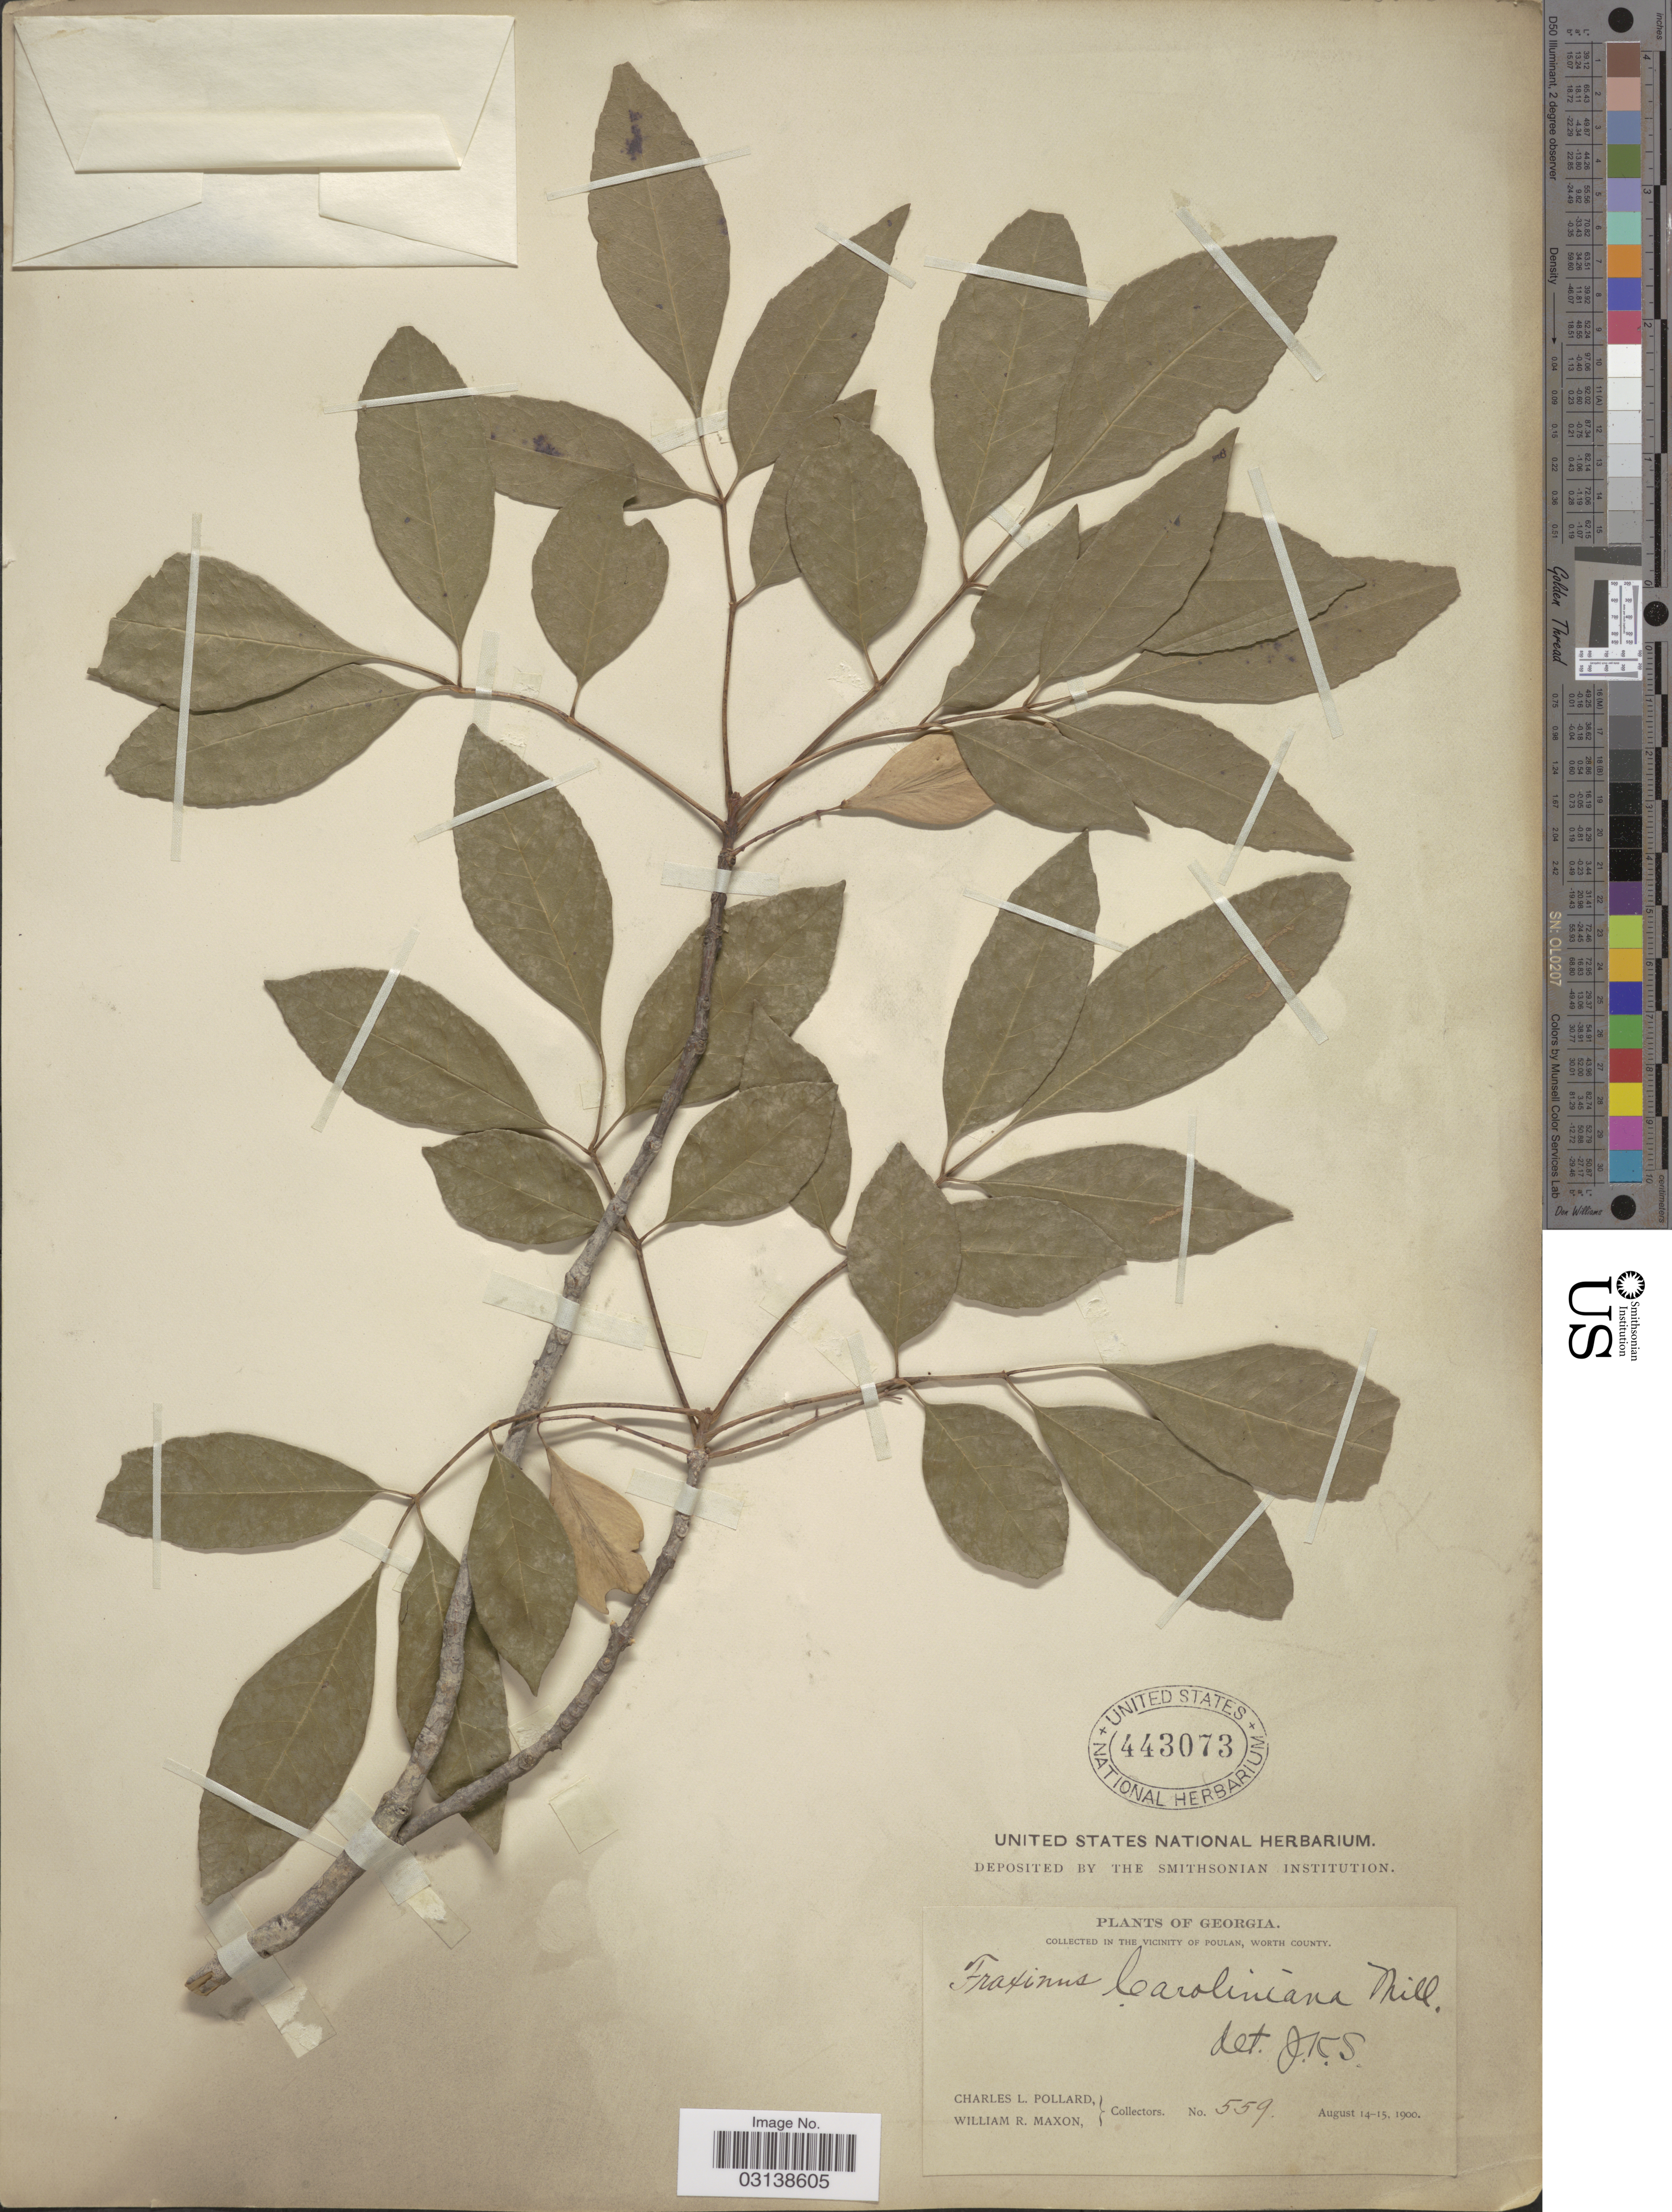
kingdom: Plantae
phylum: Tracheophyta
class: Magnoliopsida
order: Lamiales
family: Oleaceae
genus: Fraxinus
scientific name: Fraxinus caroliniana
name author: Mill.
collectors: C. L. Pollard & W. R. Maxon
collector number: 559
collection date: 1900-08-14/1900-08-15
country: United States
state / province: Georgia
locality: The Vicinity of Poulan, Worth County.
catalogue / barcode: US 443073